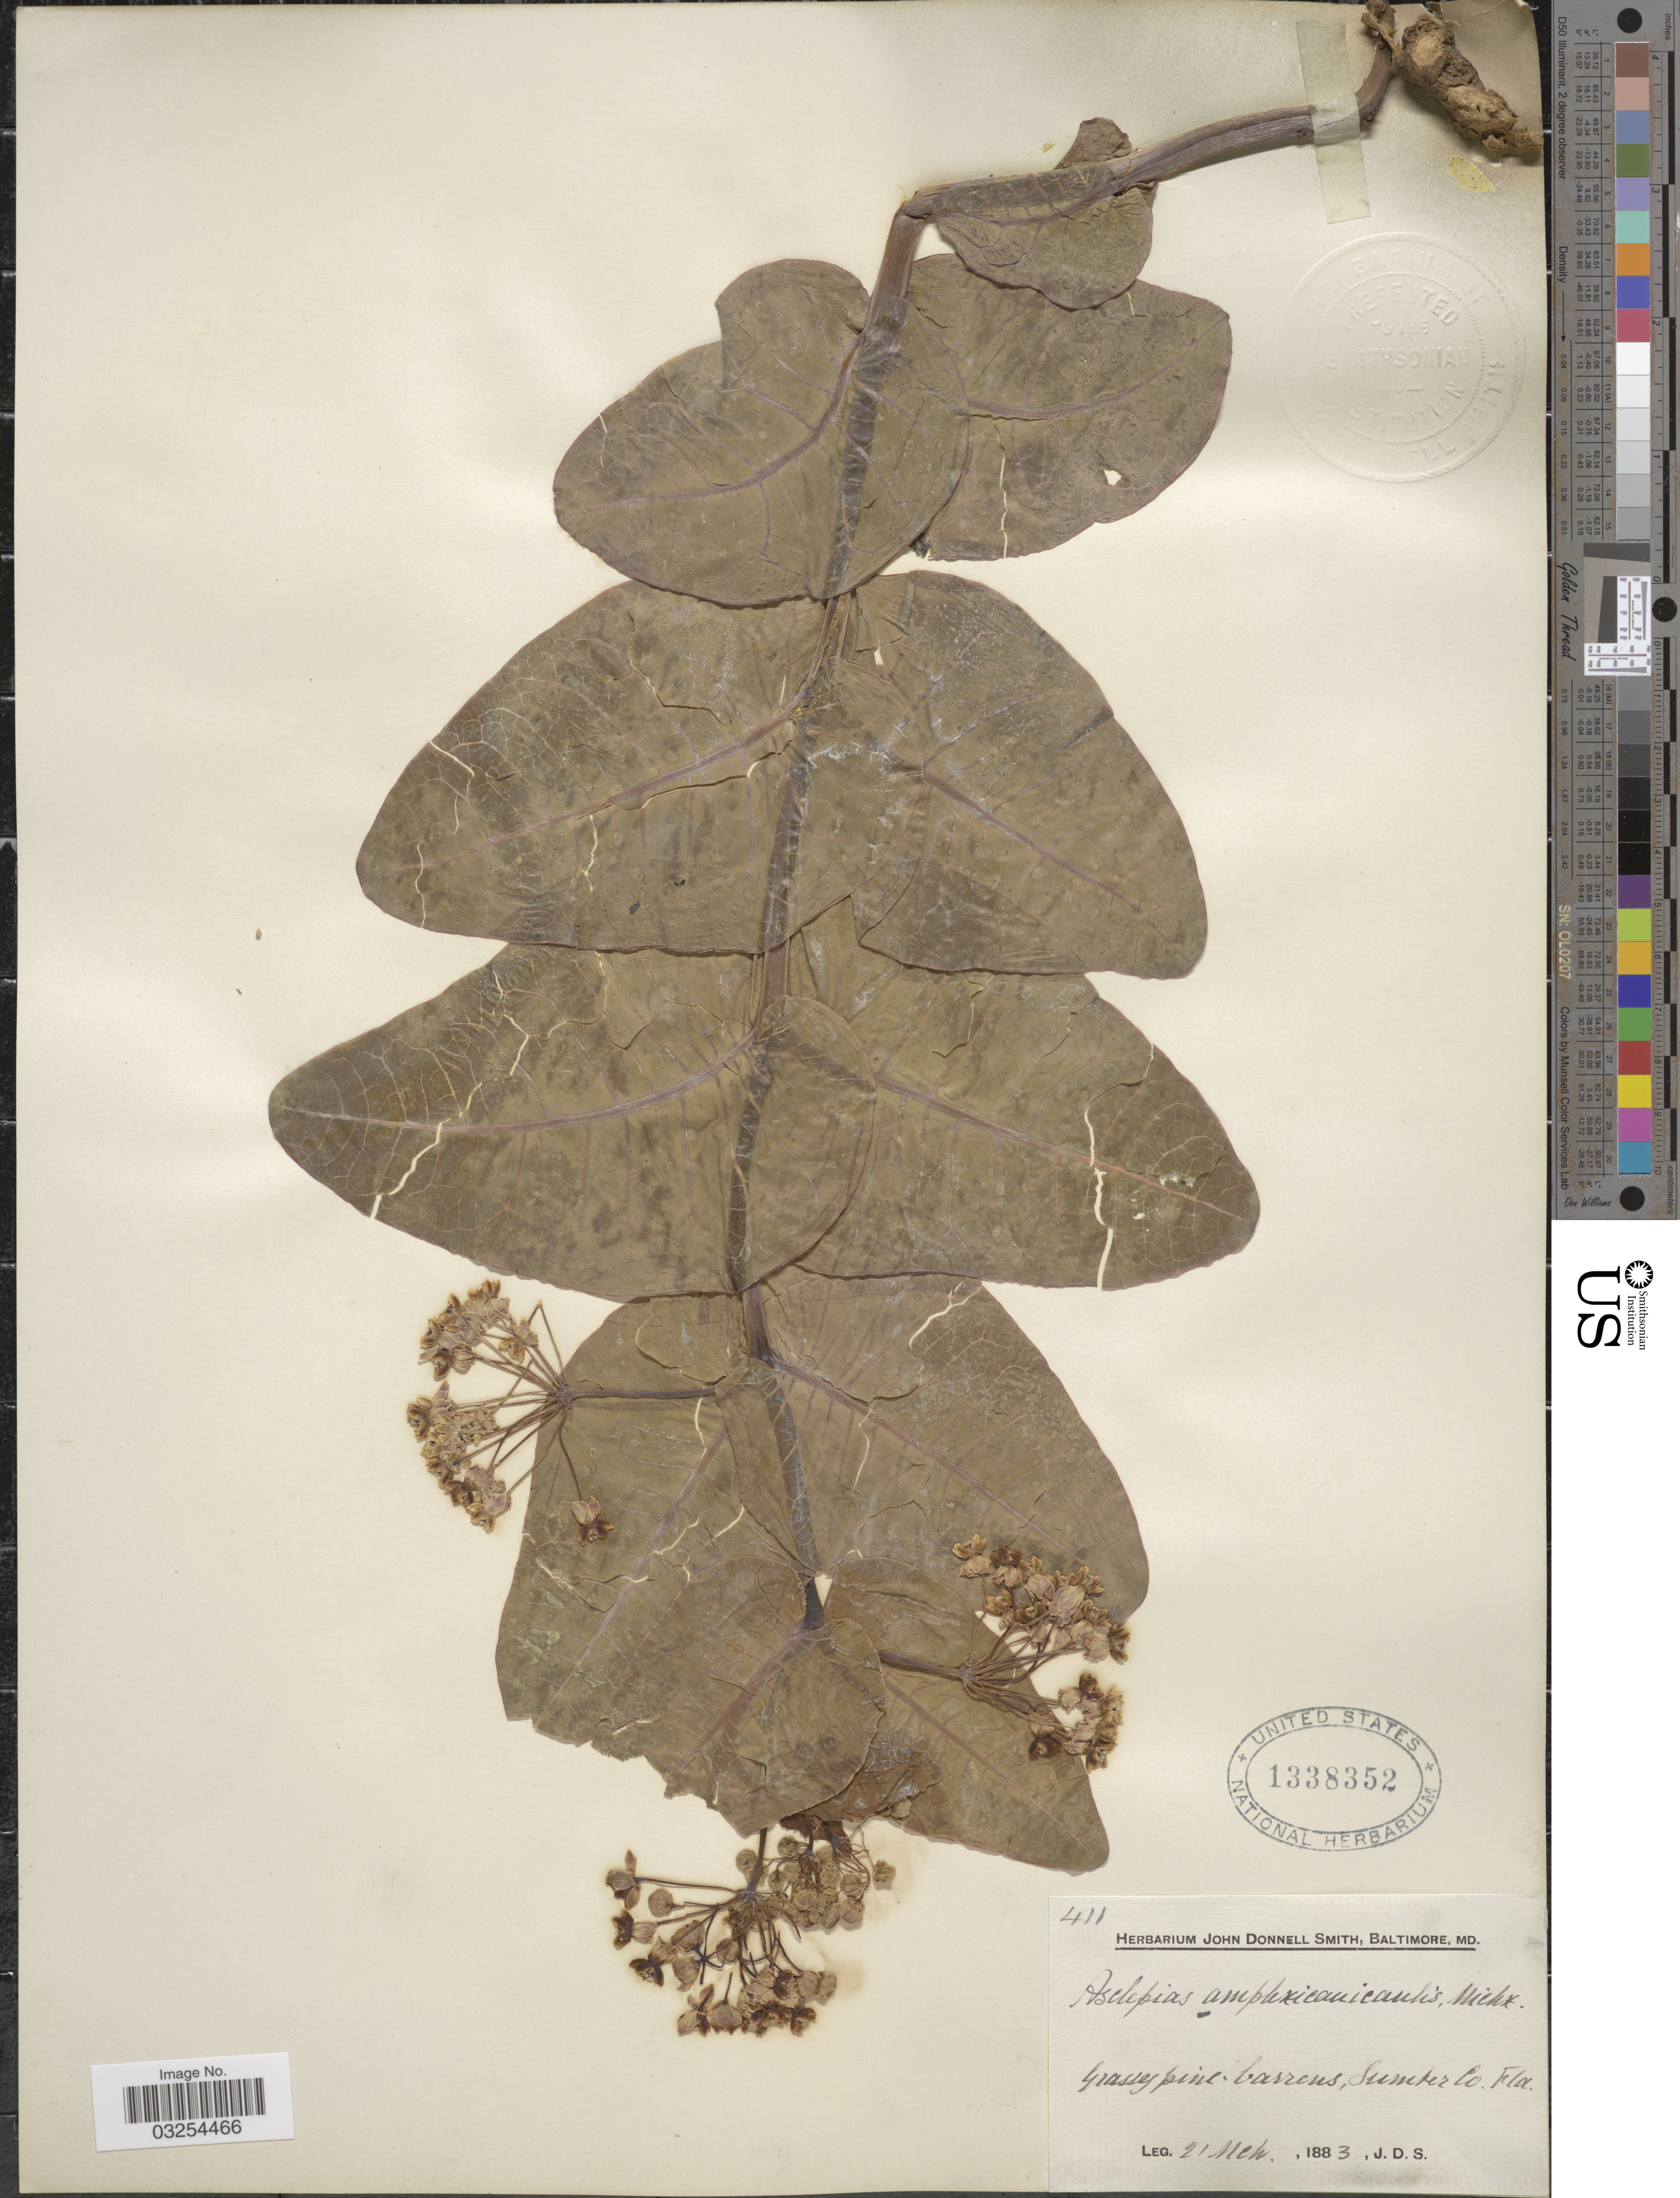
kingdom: Plantae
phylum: Tracheophyta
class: Magnoliopsida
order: Gentianales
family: Apocynaceae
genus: Asclepias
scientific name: Asclepias humistrata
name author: Walter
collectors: J. Donnell Smith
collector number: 411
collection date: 1883-03-21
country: United States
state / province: Florida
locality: Grassy pine-barrens, Sumter Co.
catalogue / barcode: US 1338352